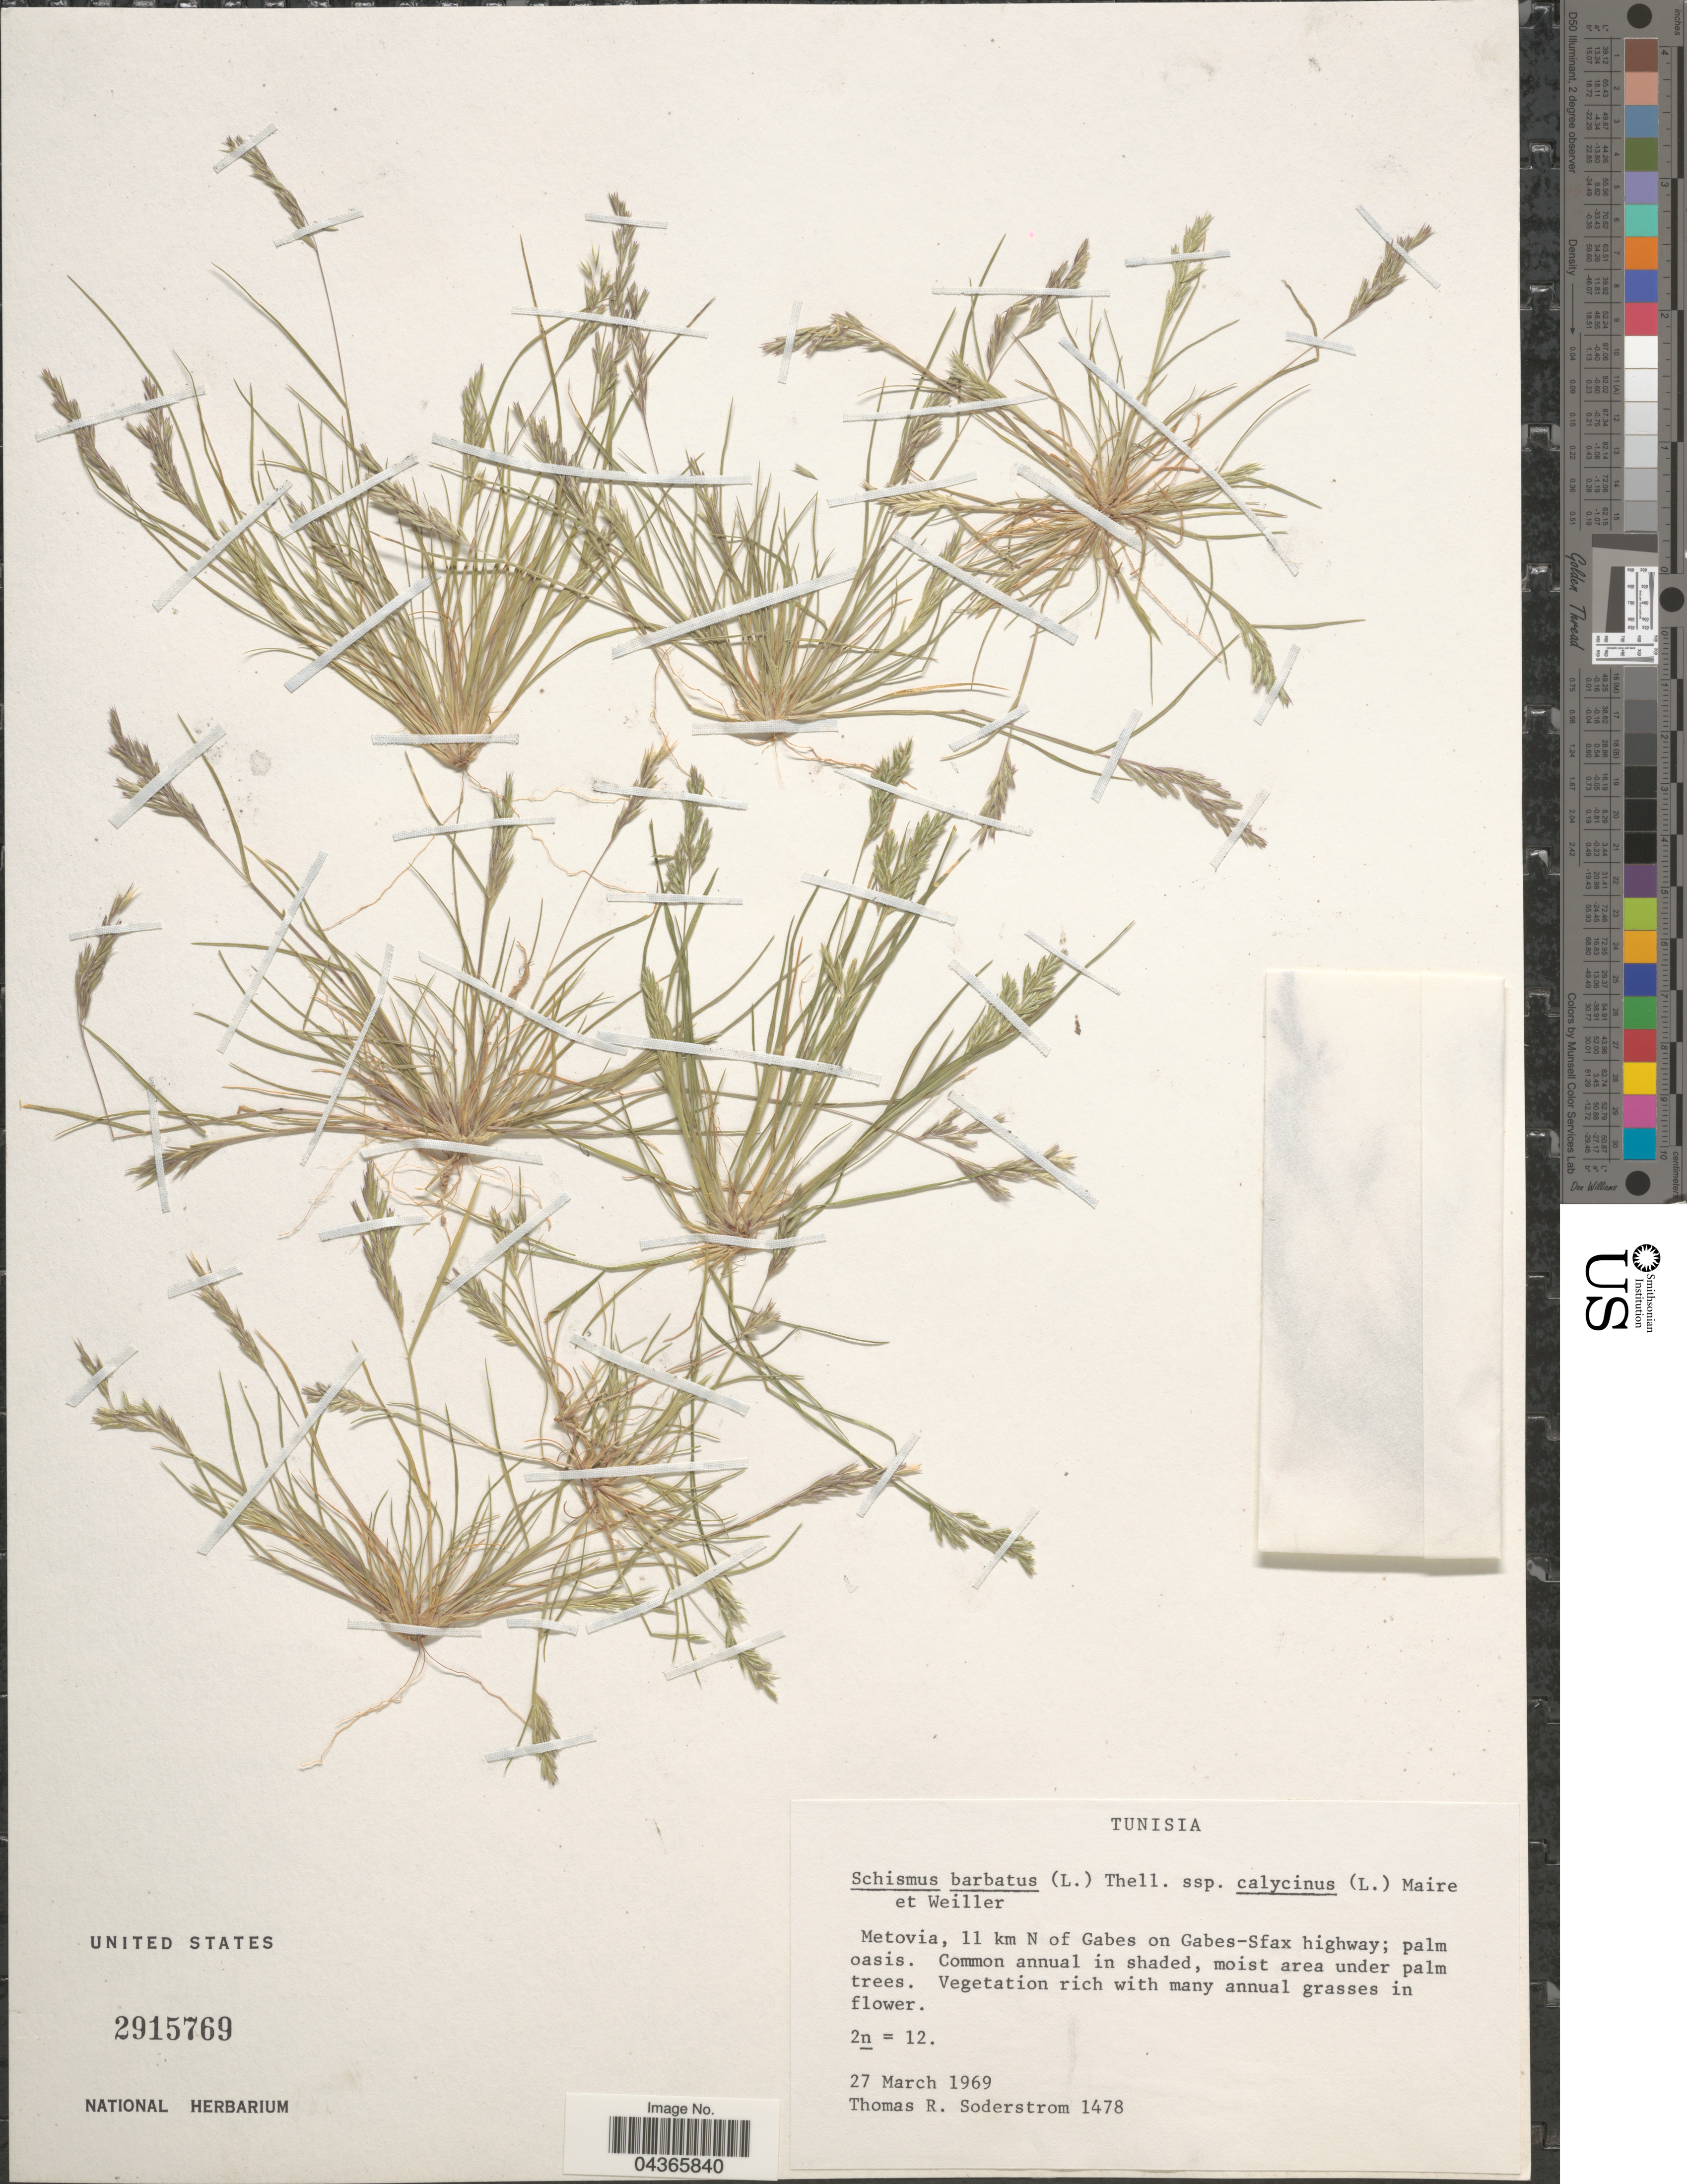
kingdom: Plantae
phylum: Tracheophyta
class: Liliopsida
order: Poales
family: Poaceae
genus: Schismus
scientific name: Schismus barbatus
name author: (L.) Thell.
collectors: T. R. Soderstrom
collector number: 1478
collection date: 1969-03-27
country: Tunisia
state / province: Gabès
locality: Metovia, 11 km N of Gabes on Gabes-Sfax highway; palm oasis.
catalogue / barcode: US 2915769